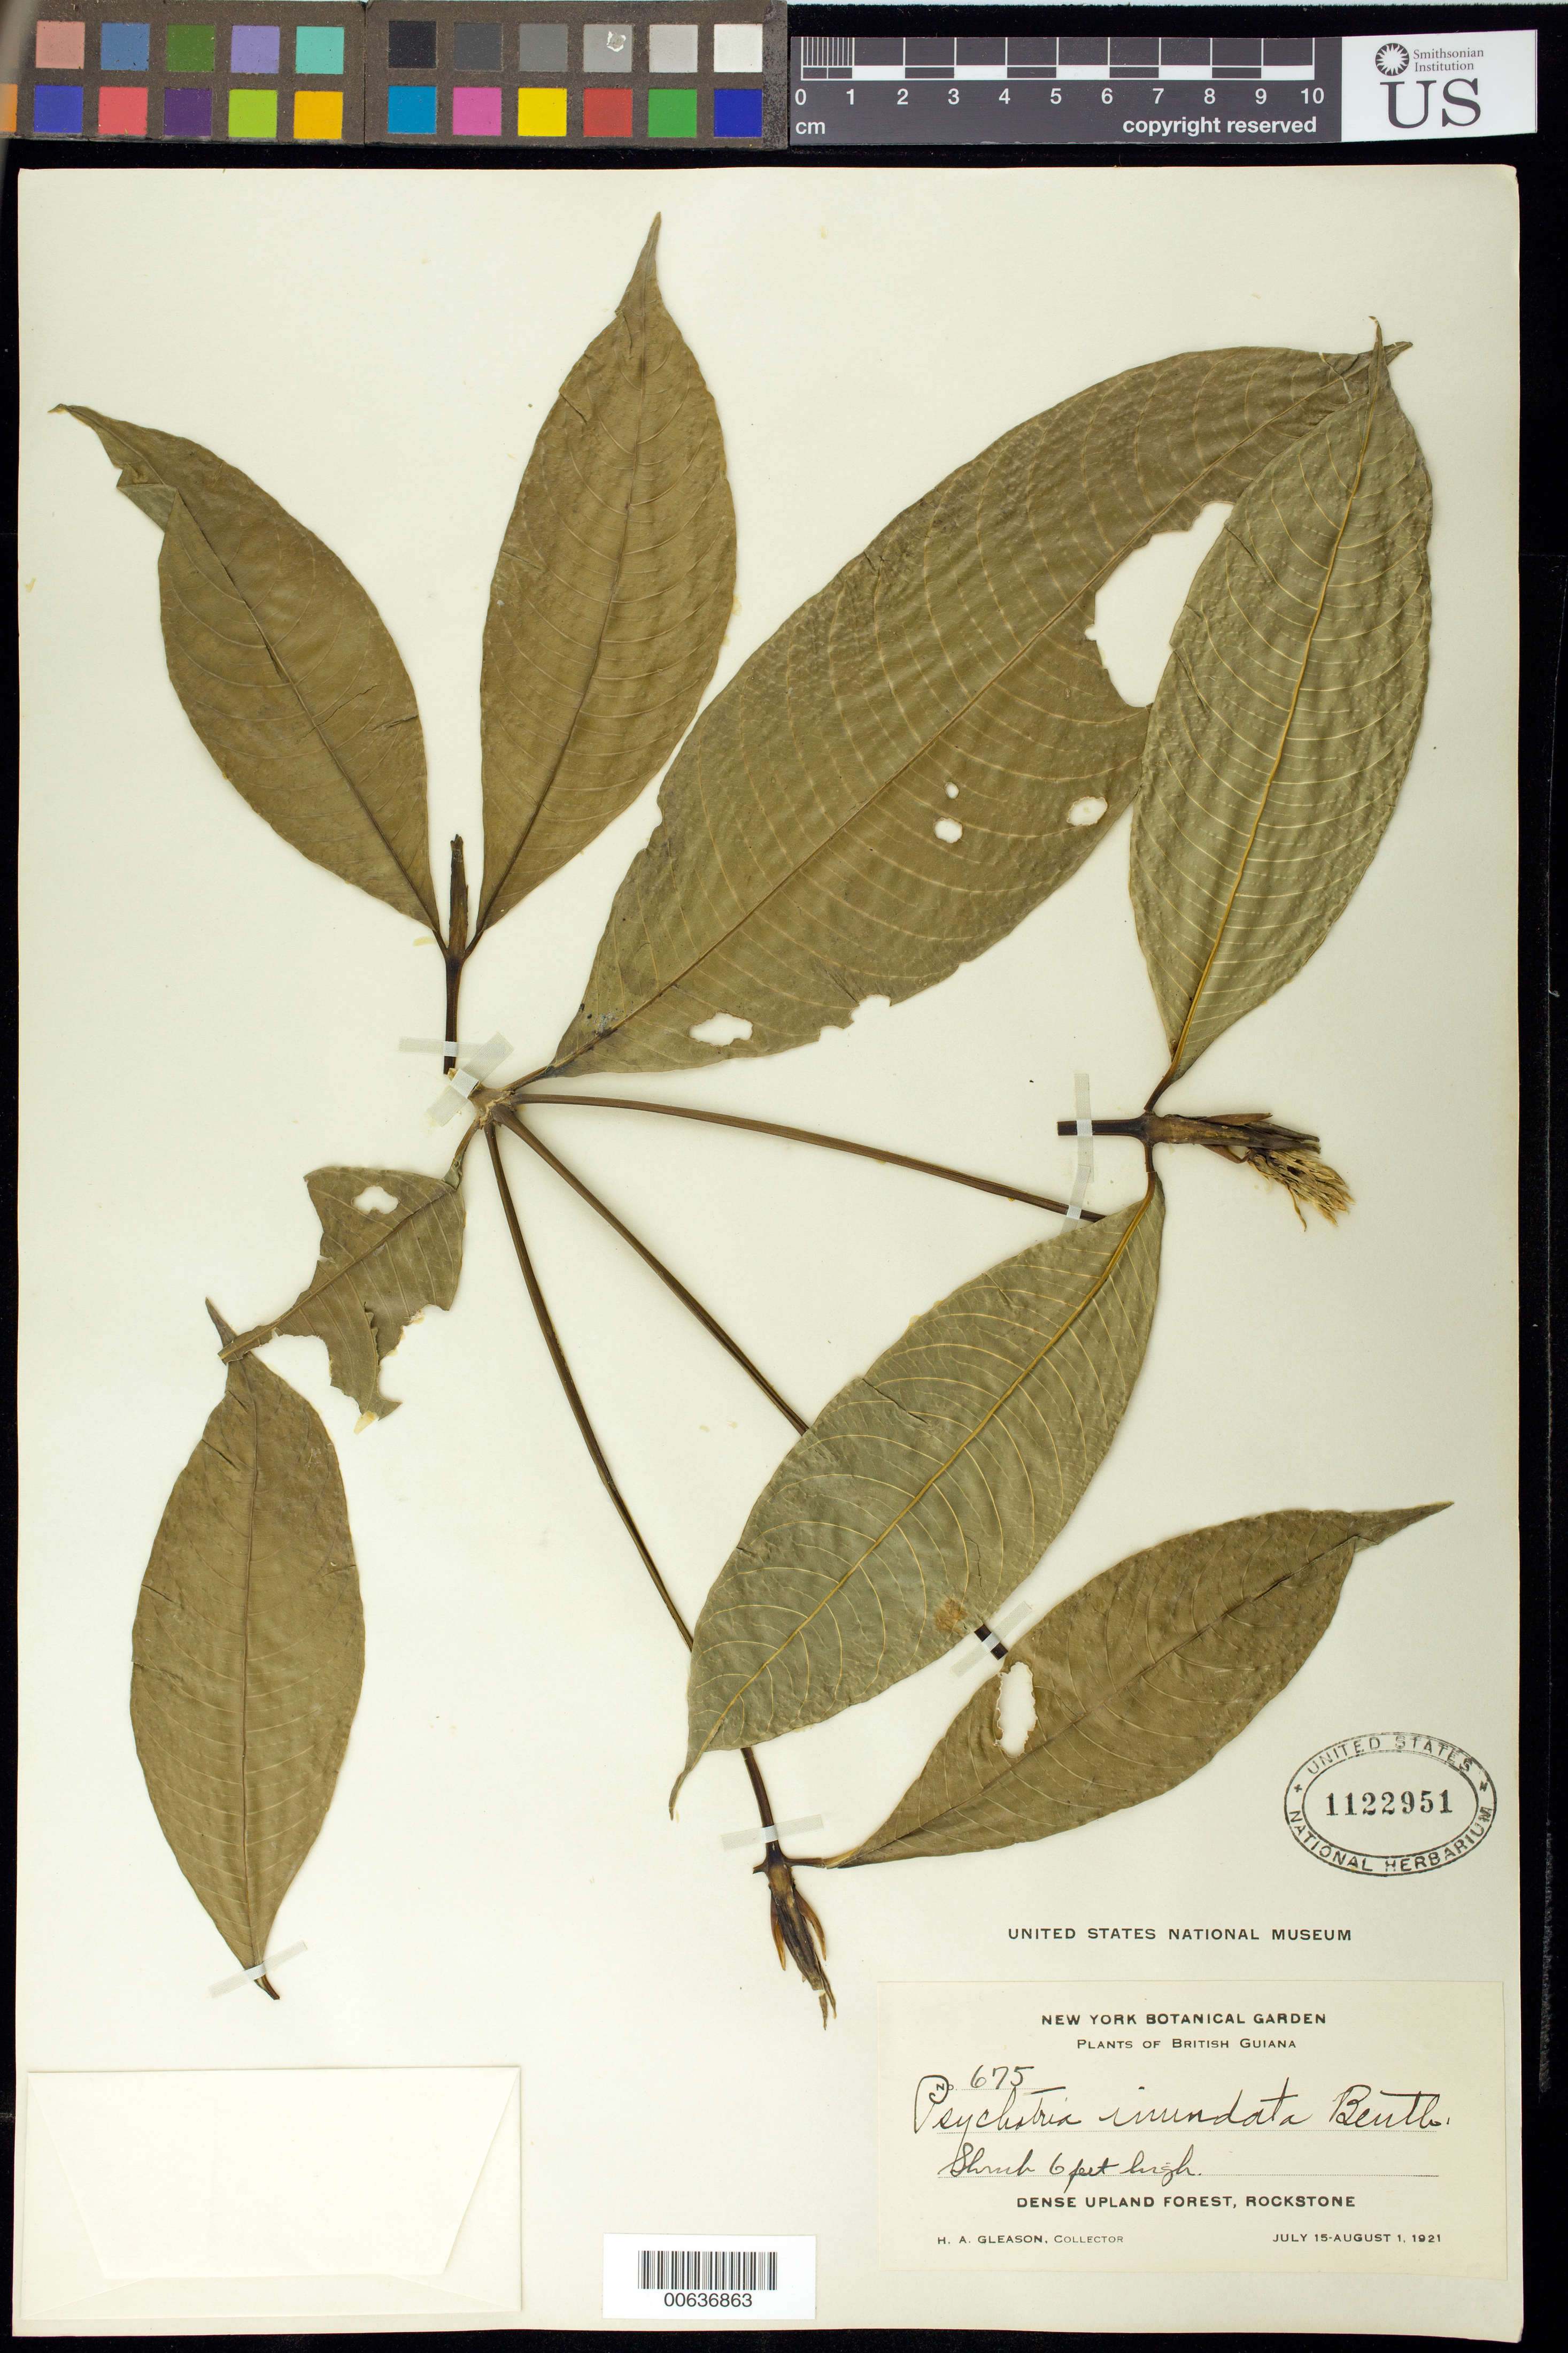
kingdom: Plantae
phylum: Tracheophyta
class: Magnoliopsida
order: Gentianales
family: Rubiaceae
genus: Psychotria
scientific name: Psychotria capitata subsp. inundata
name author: (Benth.) Steyerm.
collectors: H. A. Gleason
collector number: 675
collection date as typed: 15-Jul-21 to 1-Aug-21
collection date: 1921-07-15/1921-08-01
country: Guyana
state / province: U. Demerara-Berbice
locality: Rockstone, in and about the village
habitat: Dense upland forest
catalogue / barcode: US 1122951